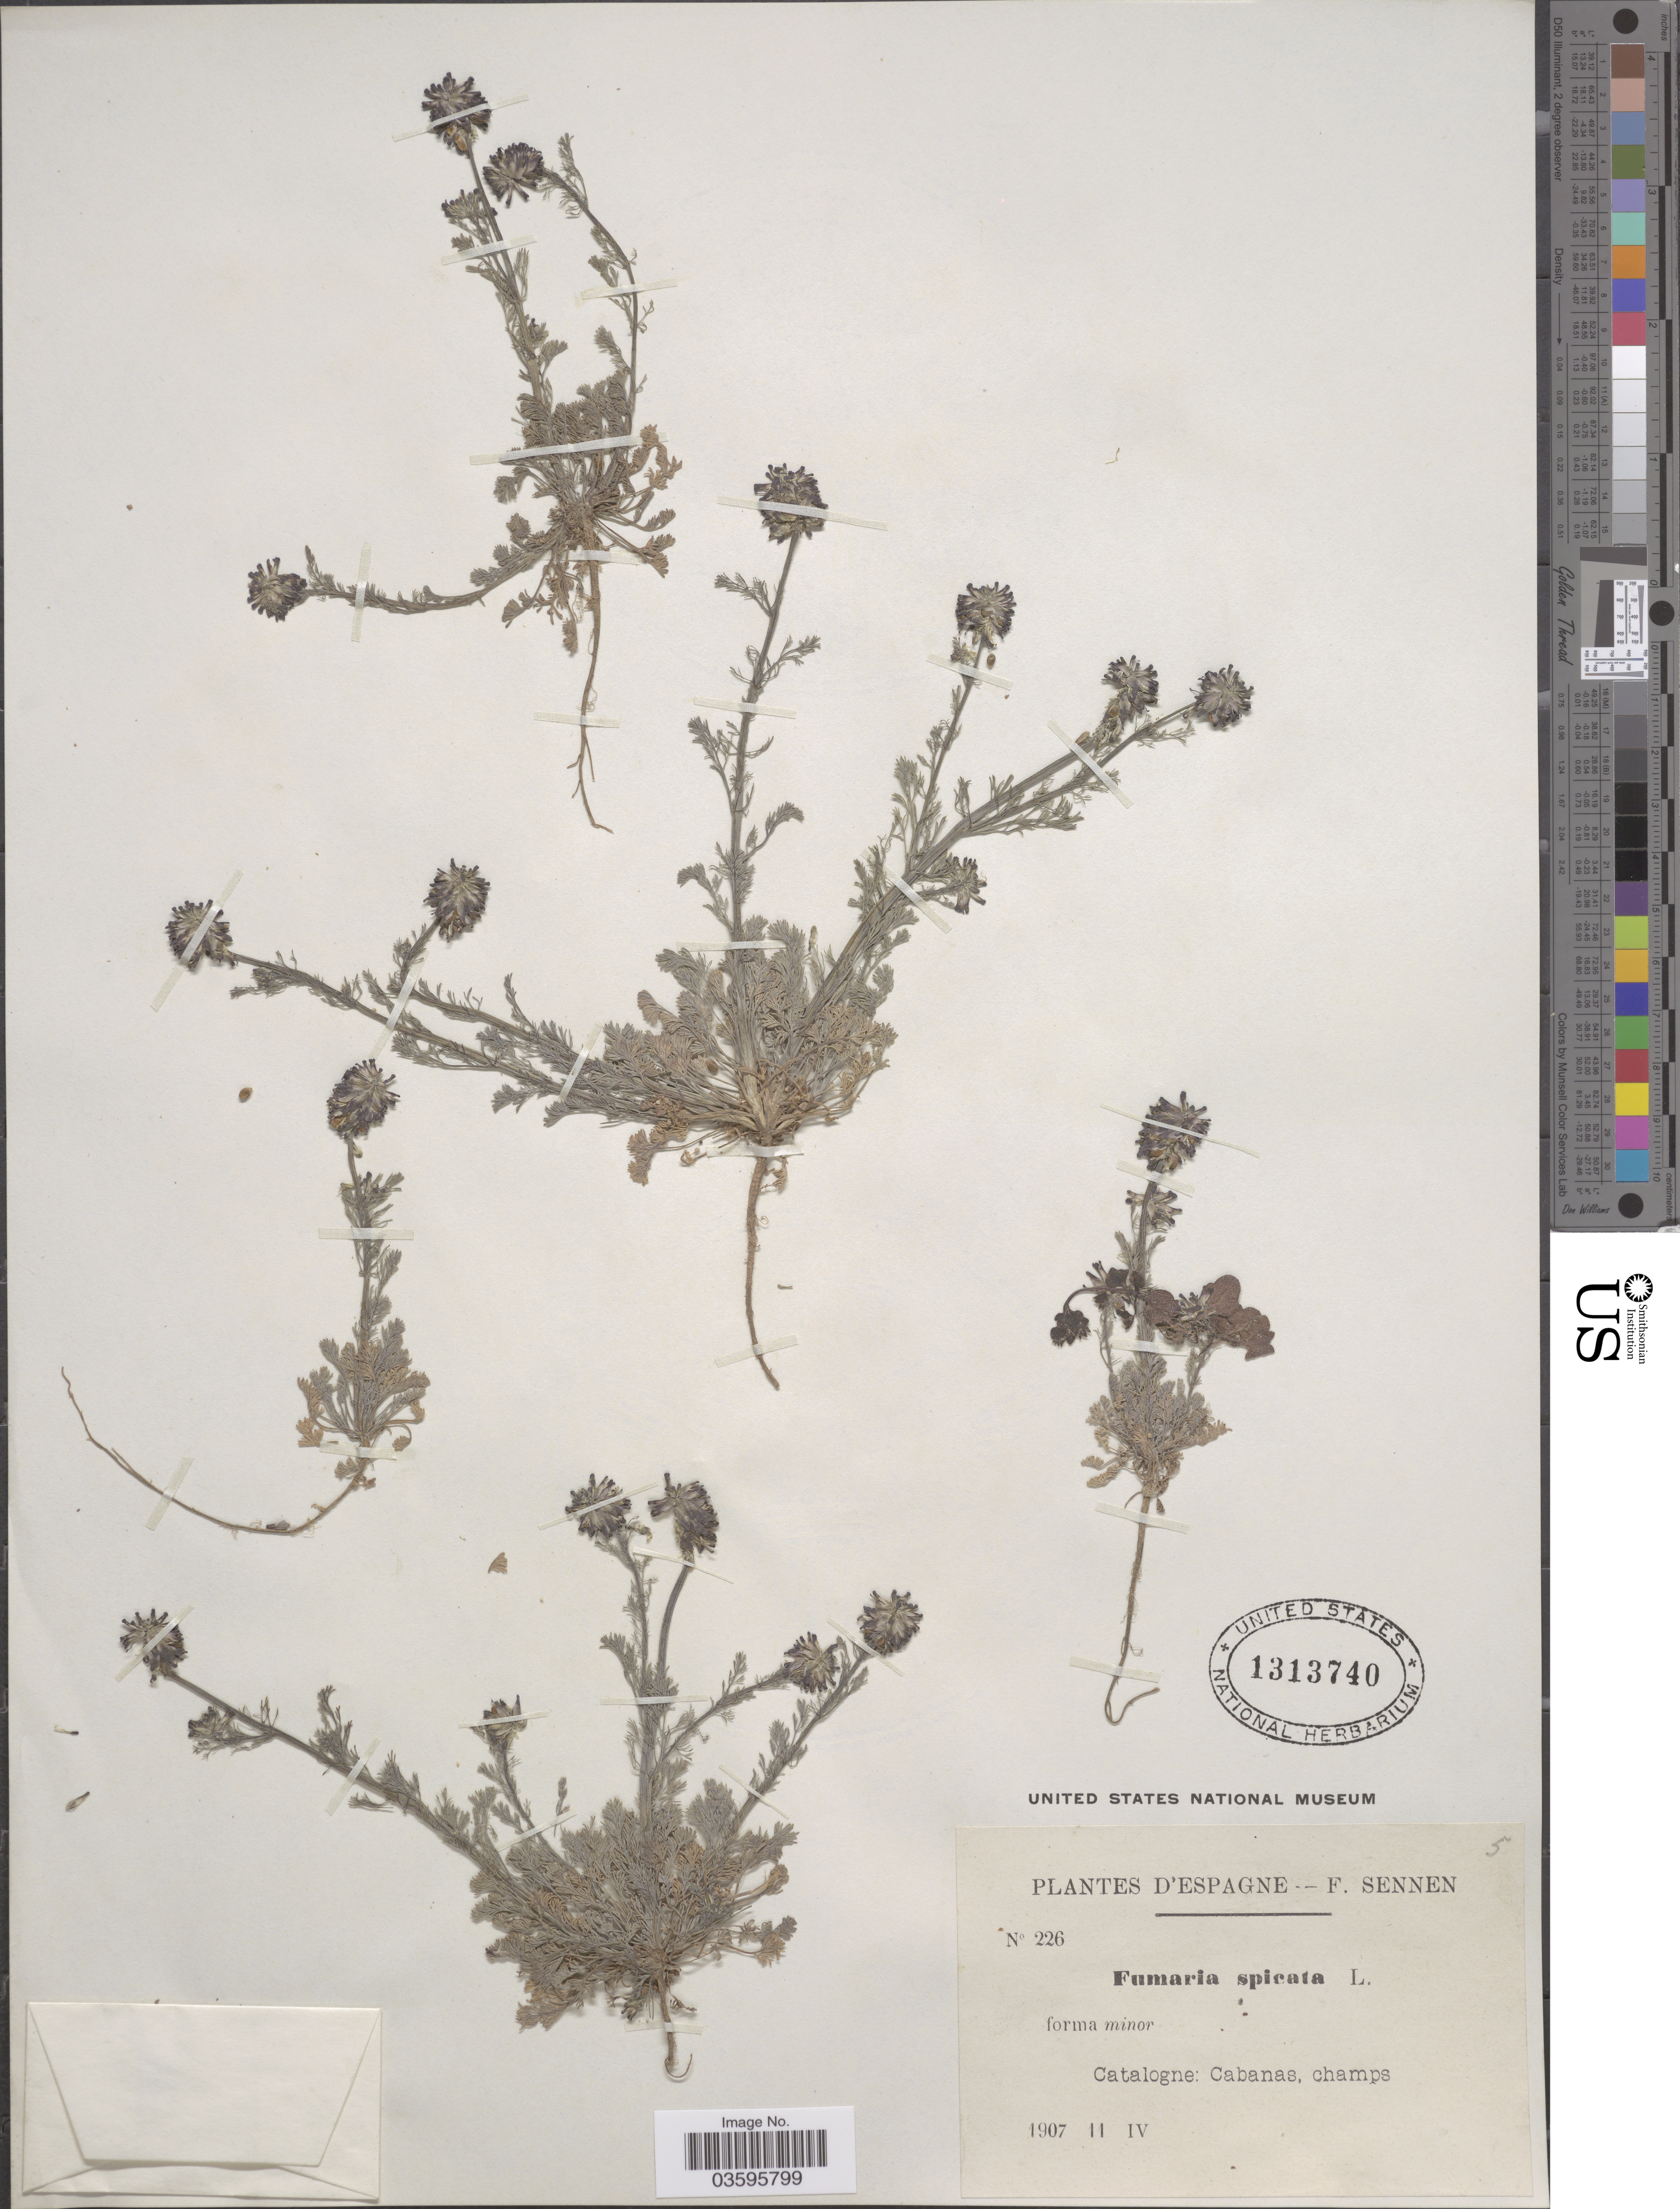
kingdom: Plantae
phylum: Tracheophyta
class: Magnoliopsida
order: Ranunculales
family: Papaveraceae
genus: Platycapnos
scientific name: Platycapnos spicatus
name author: (L.) Bernh.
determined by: Strong, M. T., (US), Smithsonian Institution - National Museum of Natural History (UNITED STATES)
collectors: E. Sennen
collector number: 226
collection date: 1907-04-11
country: Spain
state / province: Catalunya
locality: Espagne. Catalogne: Cabanas, champs.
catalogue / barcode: US 1313740